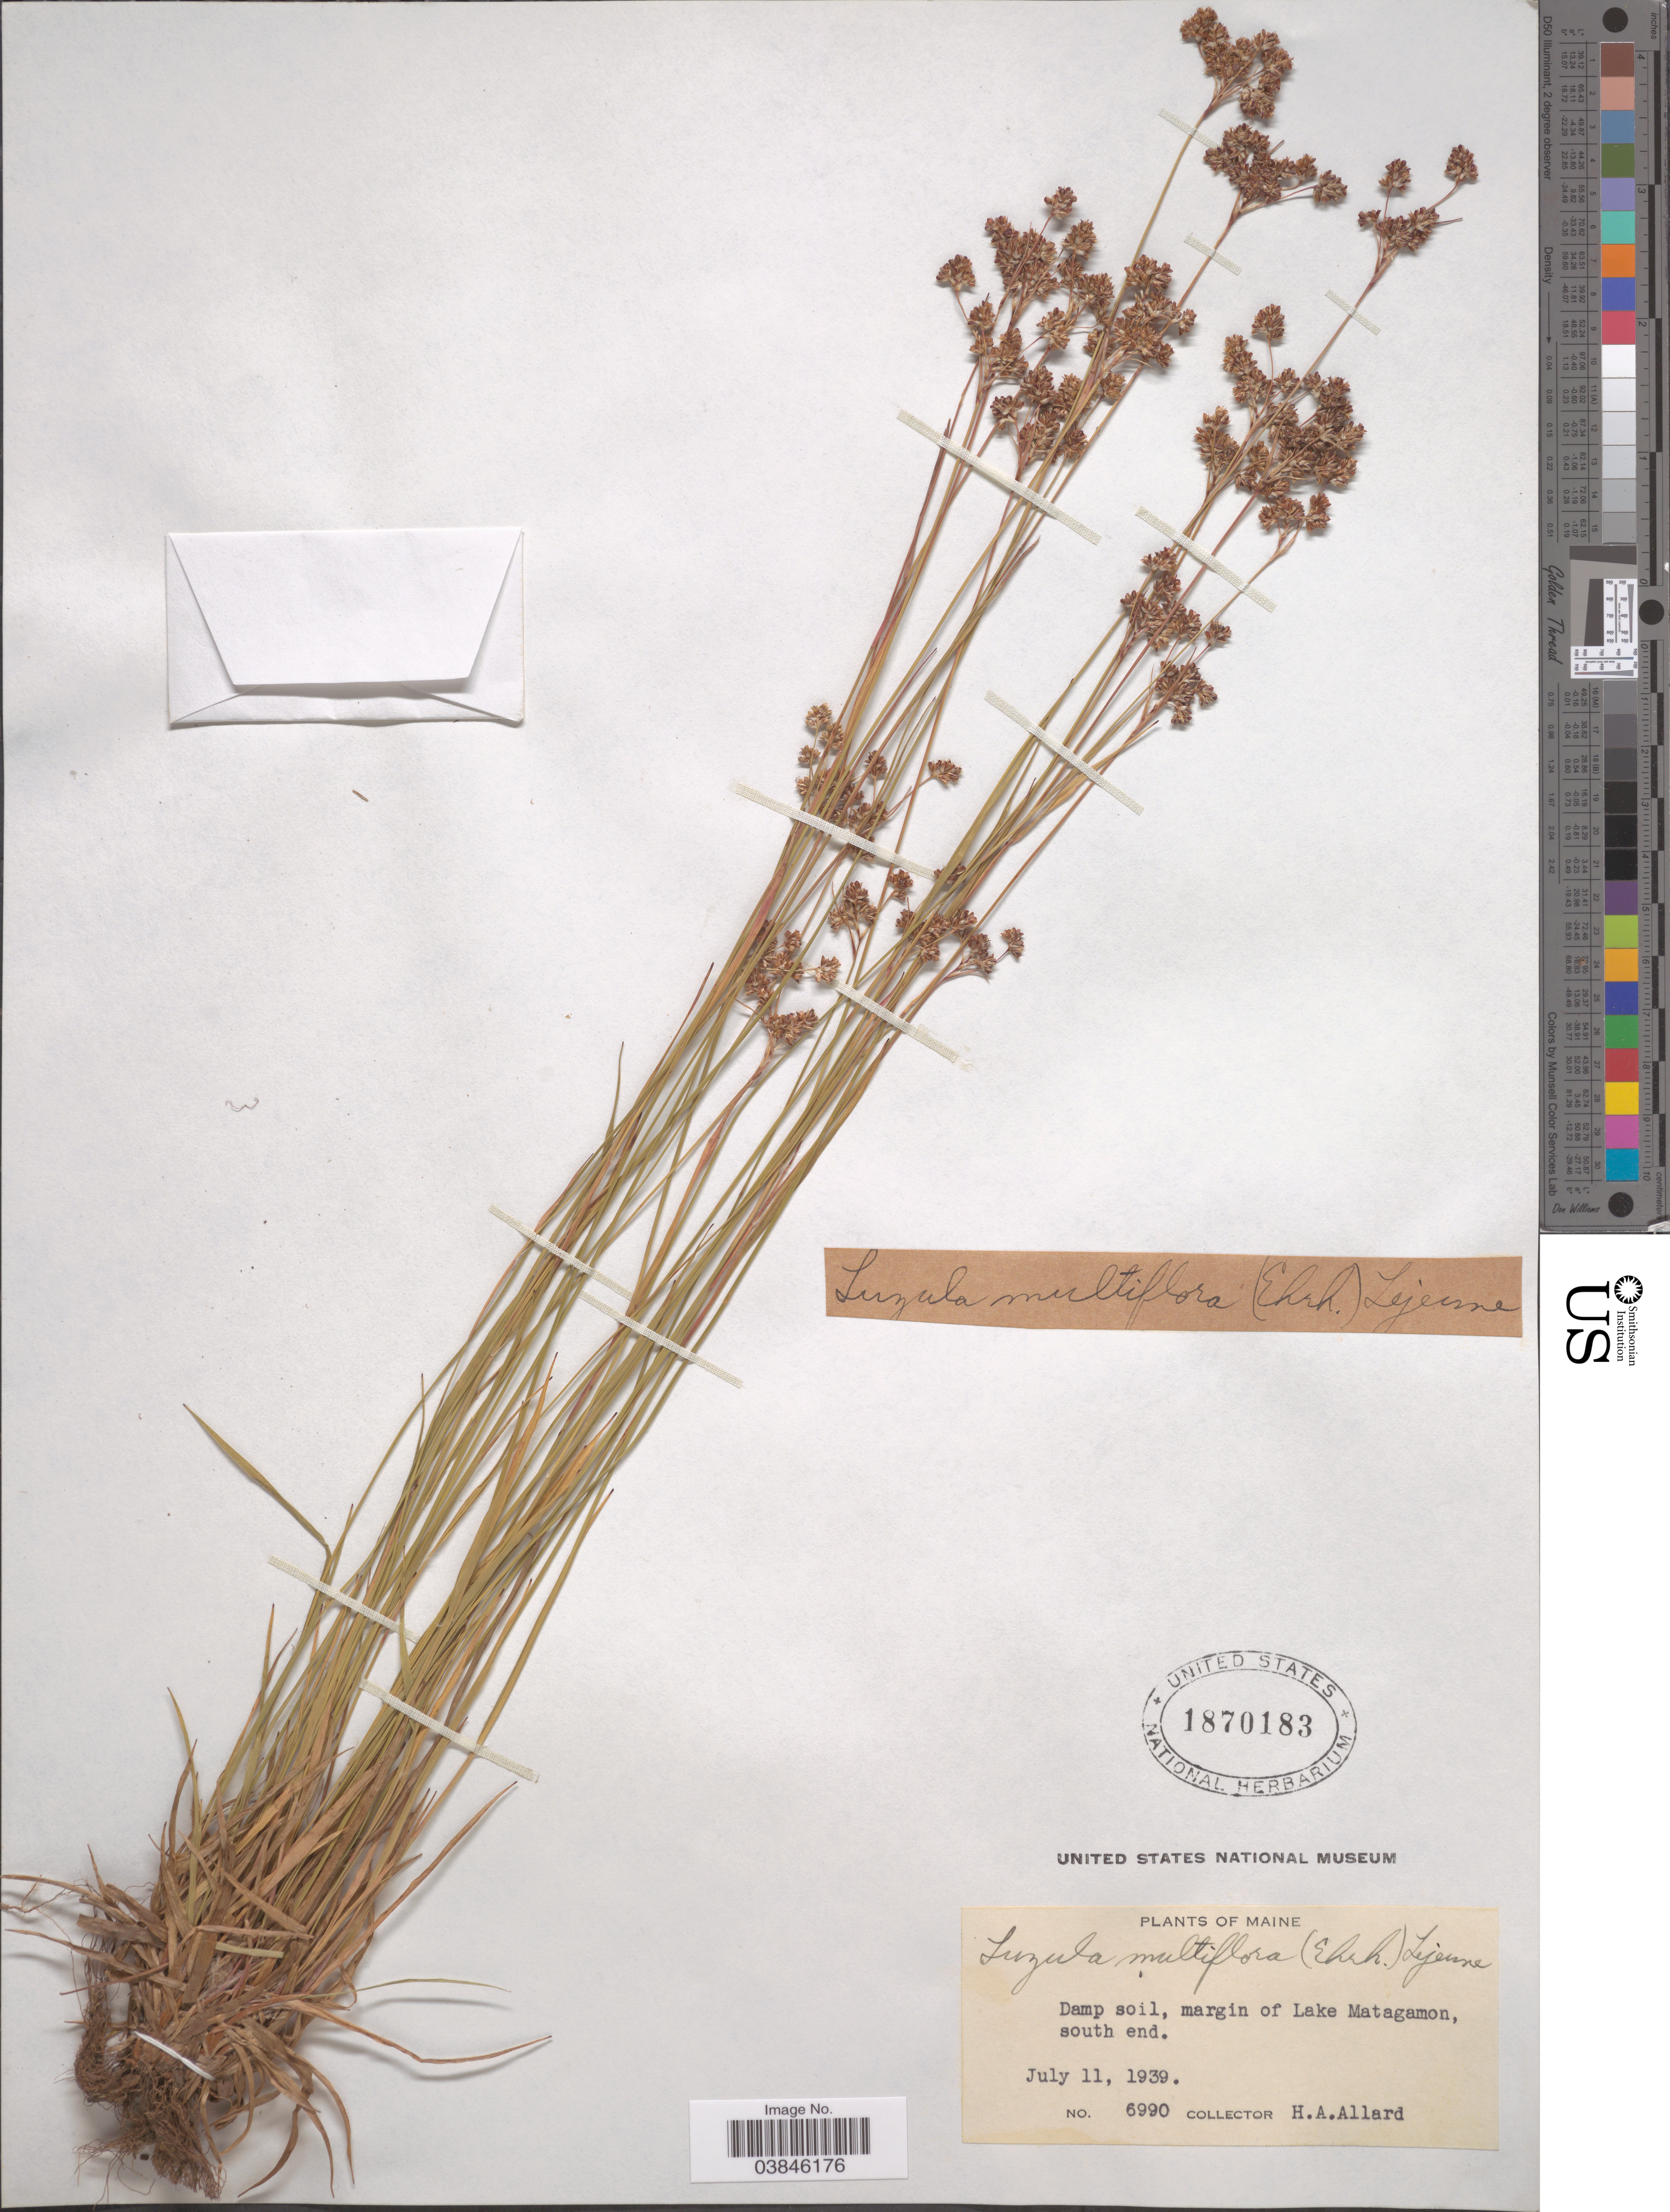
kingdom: Plantae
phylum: Tracheophyta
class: Liliopsida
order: Poales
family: Juncaceae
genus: Luzula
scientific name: Luzula multiflora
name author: (Ehrh.) Lej.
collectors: H. A. Allard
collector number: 6990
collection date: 1939-07-11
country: United States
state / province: Maine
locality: Margin of Lake Matagamon, south end.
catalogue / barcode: US 1870183